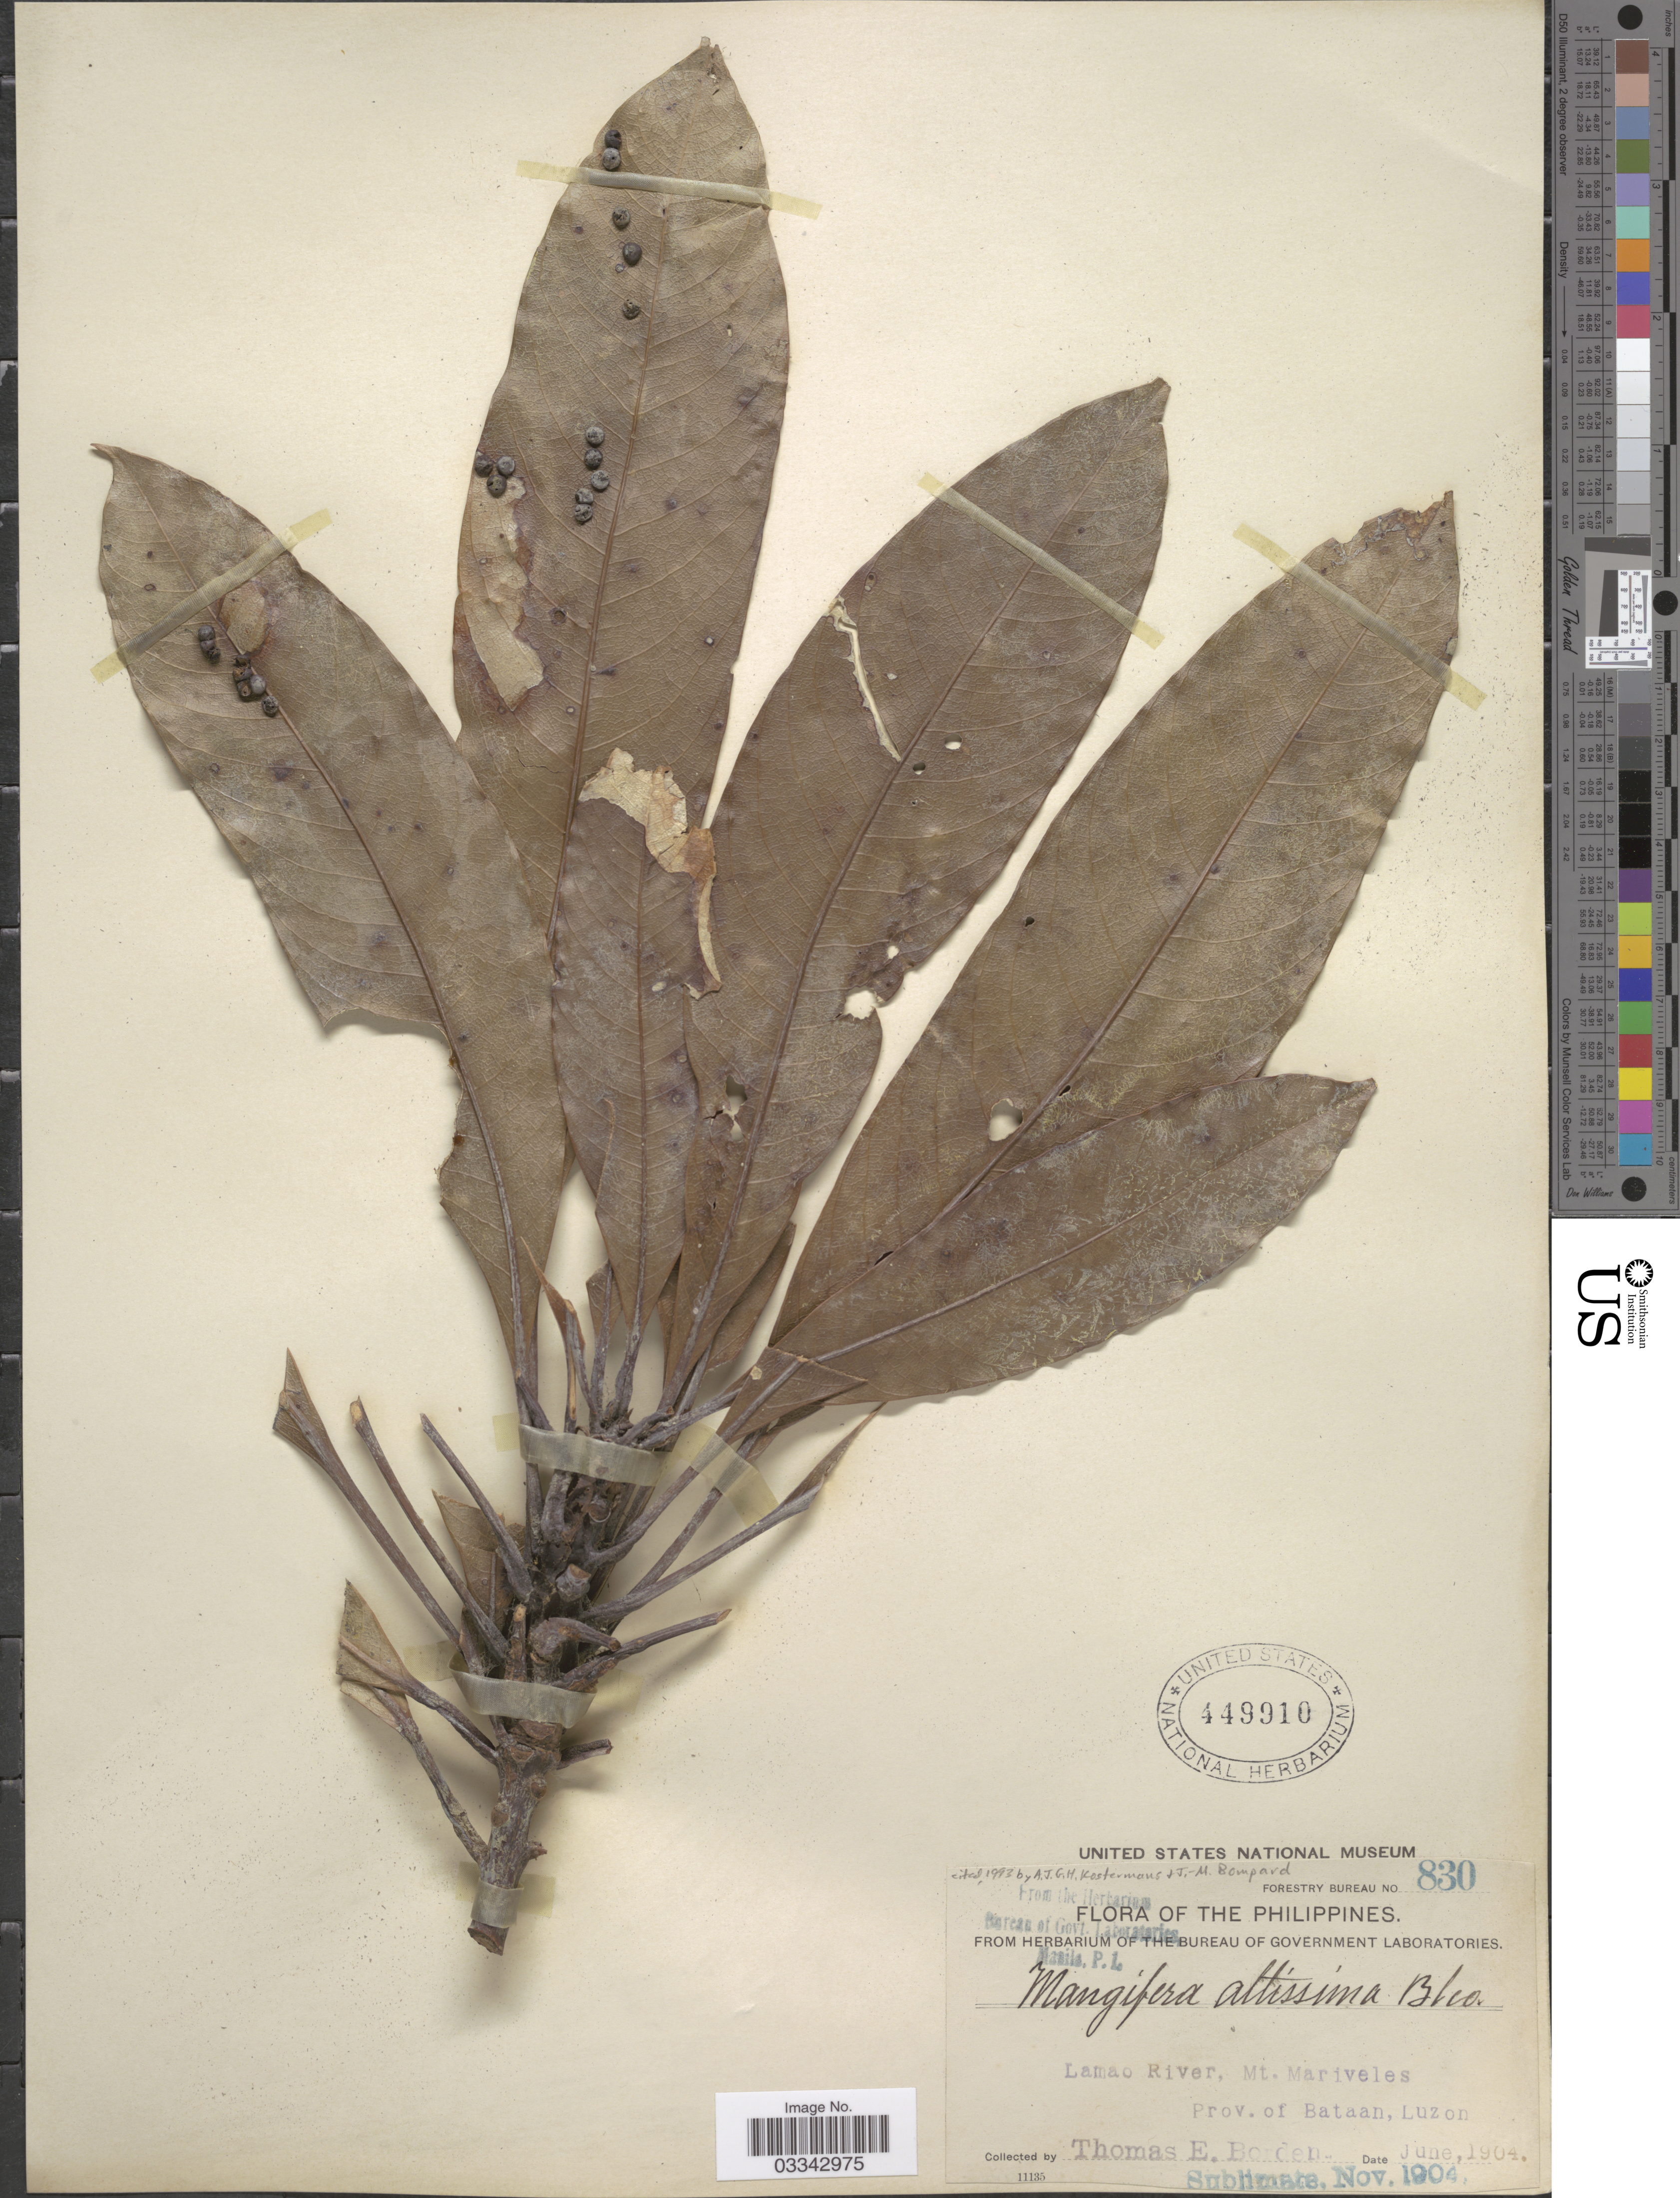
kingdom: Plantae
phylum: Tracheophyta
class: Magnoliopsida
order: Sapindales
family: Anacardiaceae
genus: Mangifera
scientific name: Mangifera altissima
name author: Blanco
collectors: T. E. Borden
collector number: Forestry Bureau 830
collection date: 1904-06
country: Philippines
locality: Lamao River, Mt. Mariveles. Prov. of Bataan, Luzon.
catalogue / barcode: US 449910